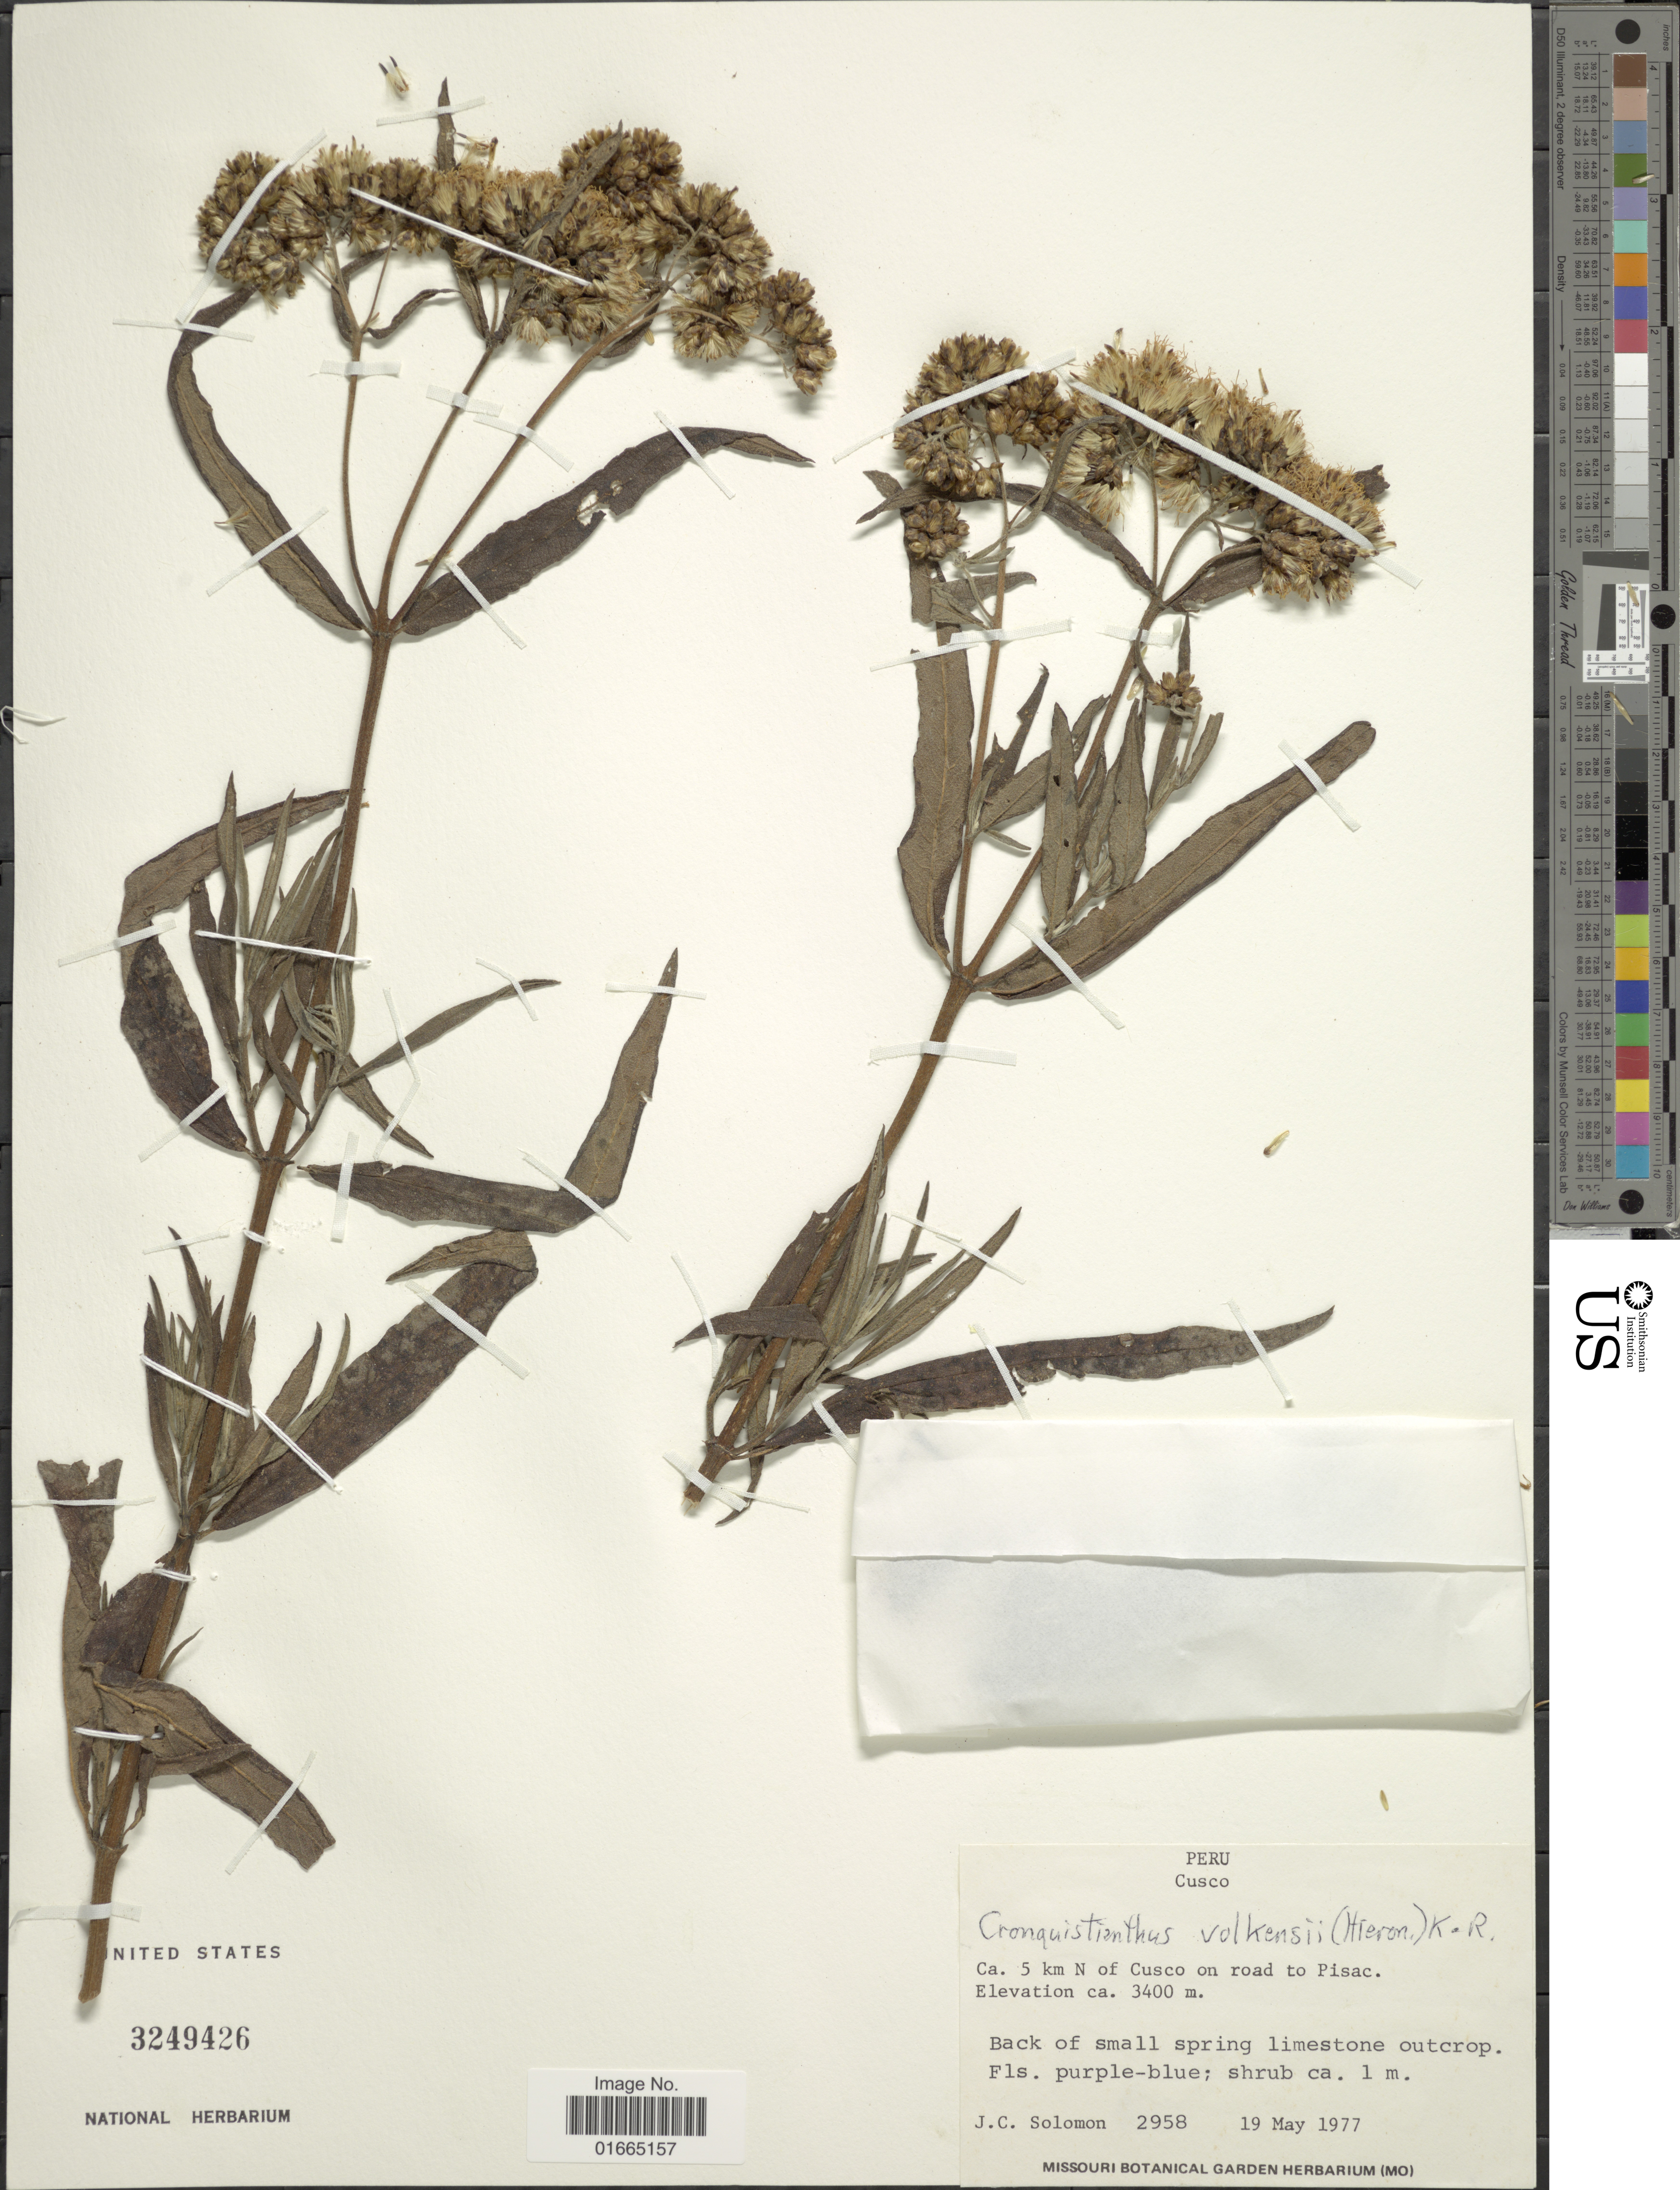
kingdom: Plantae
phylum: Tracheophyta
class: Magnoliopsida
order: Asterales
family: Asteraceae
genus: Cronquistianthus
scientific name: Cronquistianthus volkensii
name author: (Hieron.) R.M. King & H. Rob.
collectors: J. C. Solomon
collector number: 2958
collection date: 1977-05-19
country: Peru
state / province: Cusco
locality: Ca. 5 km N of Cusco on road to Pisac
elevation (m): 3400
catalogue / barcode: US 3249426